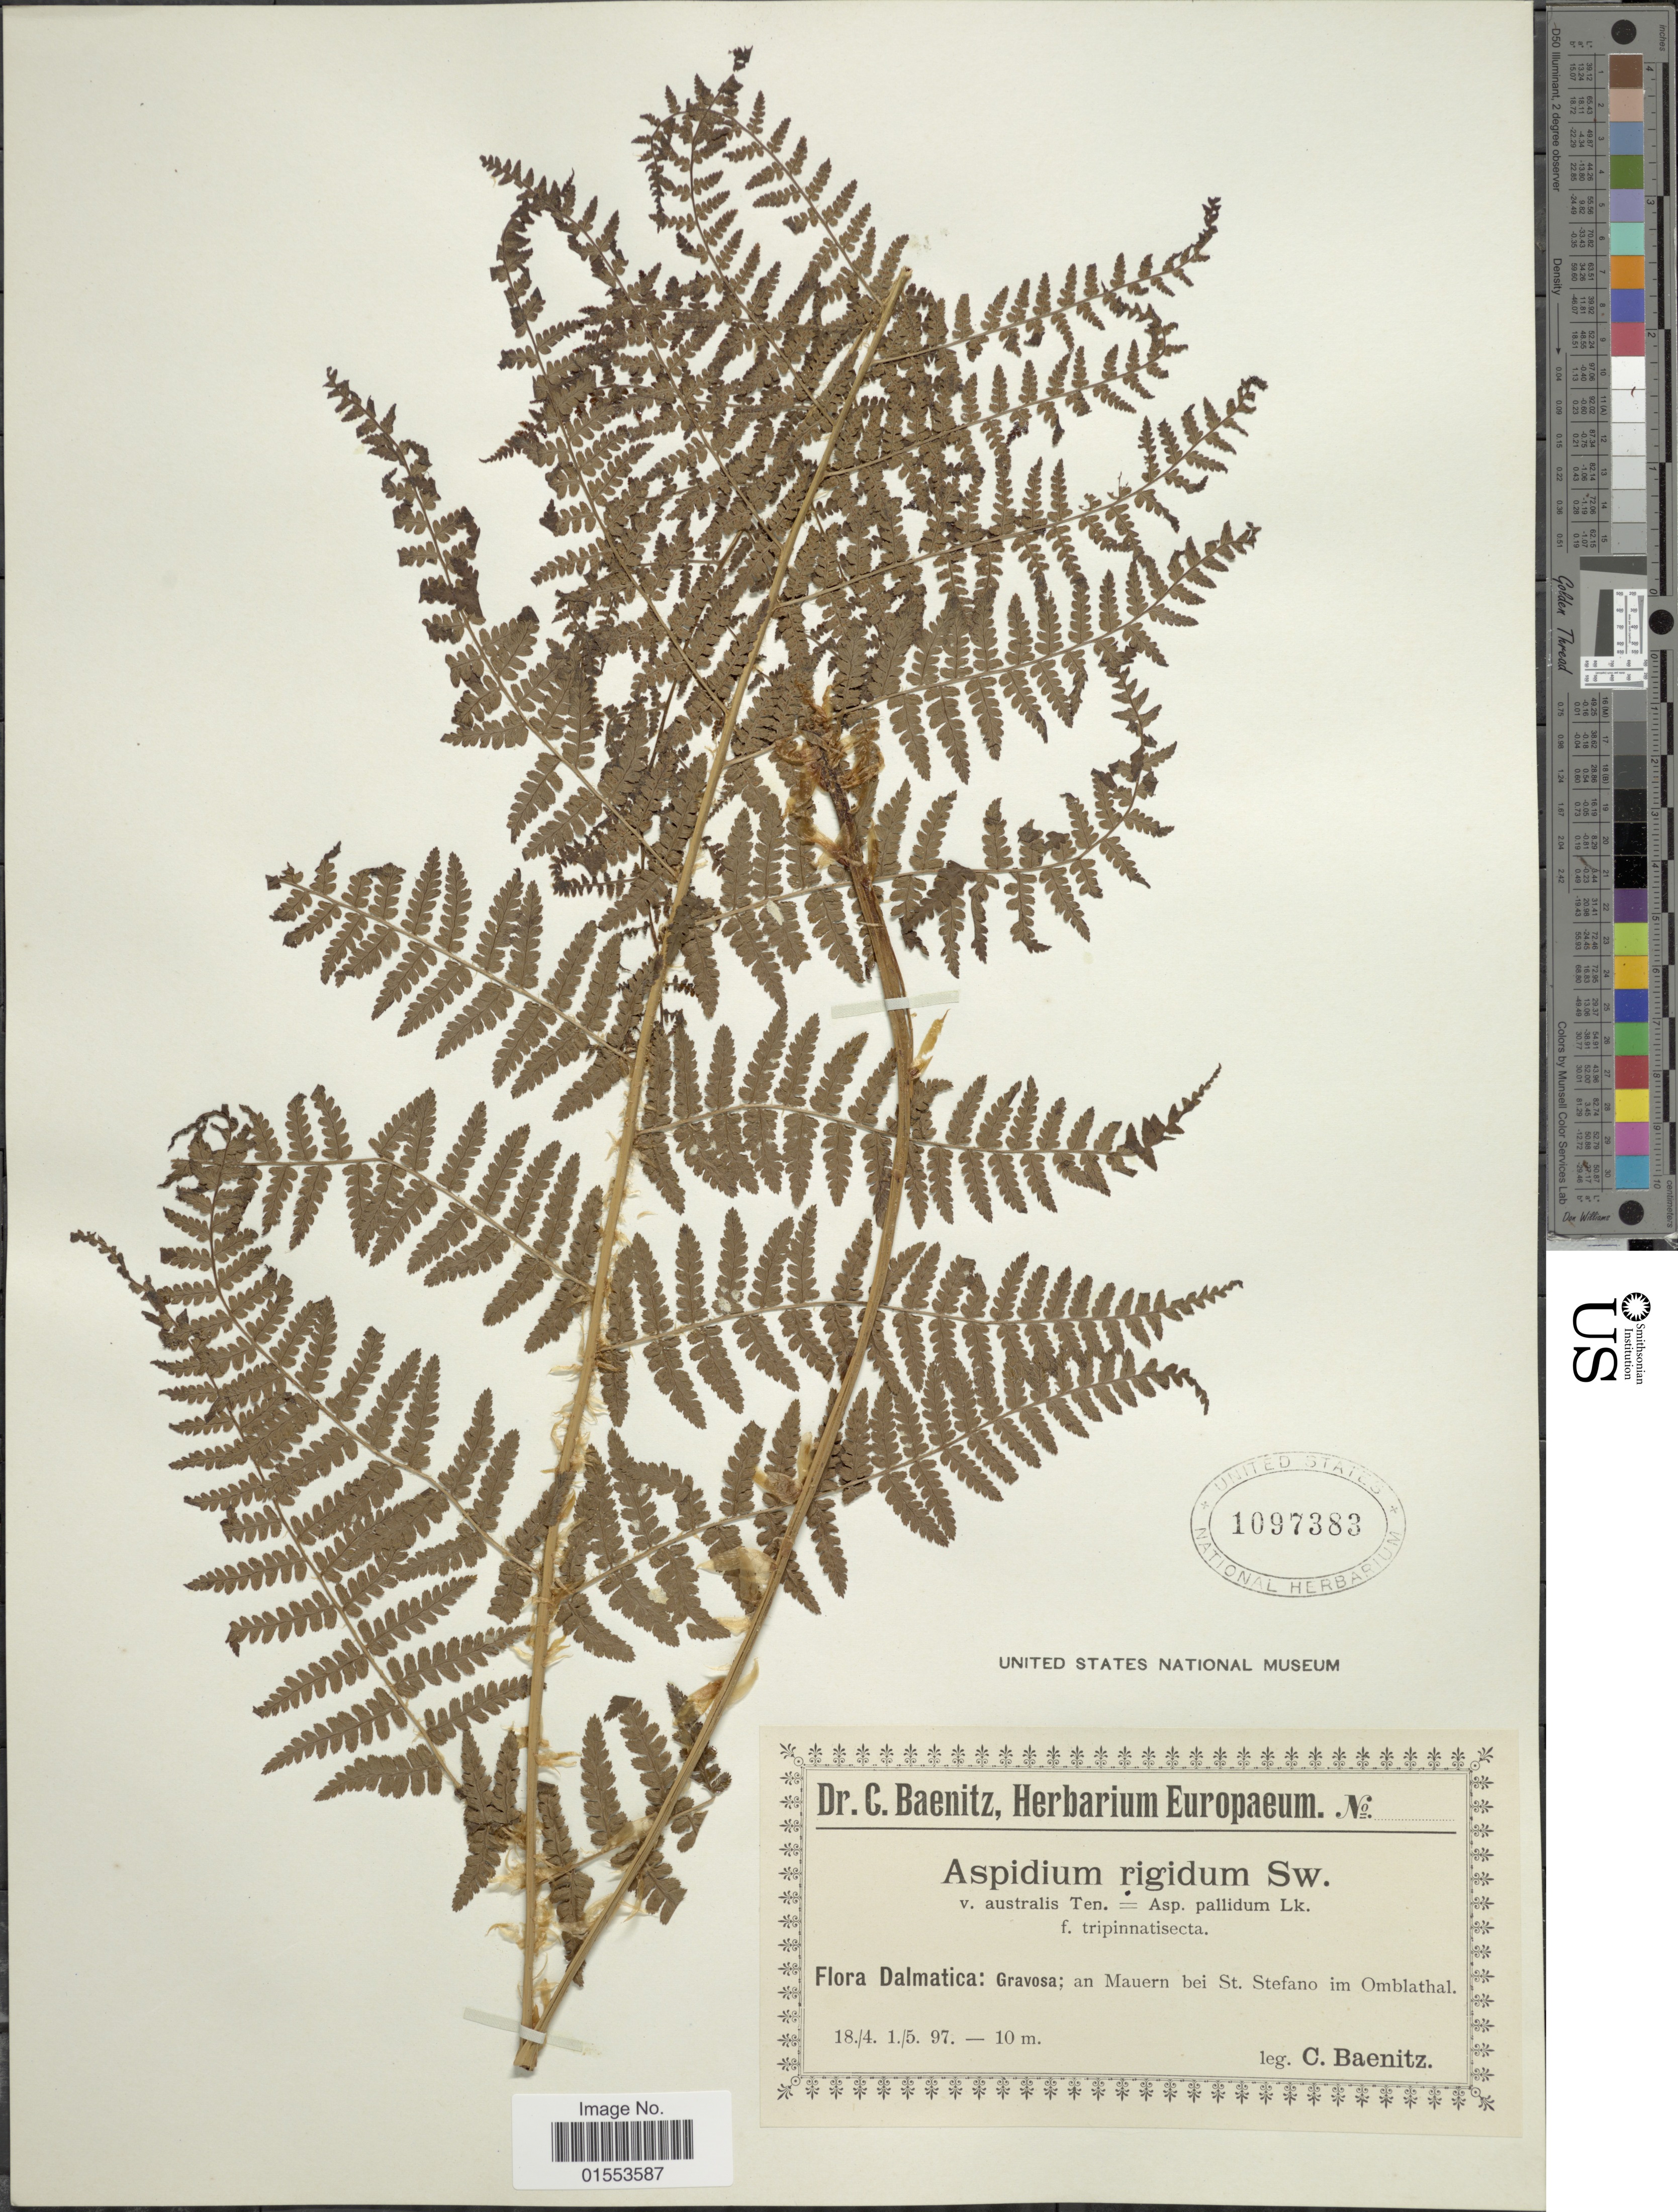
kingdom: Plantae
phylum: Tracheophyta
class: Polypodiopsida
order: Polypodiales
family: Dryopteridaceae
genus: Dryopteris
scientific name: Dryopteris rigida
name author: Underw.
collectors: C. G. Baenitz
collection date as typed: Transcribed d/m/y: 18/4/97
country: Croatia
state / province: Split-Dalmatia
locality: Dalmatica: Gravosa; an Mauern bei St. Stefano im Omblathal.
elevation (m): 10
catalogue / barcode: US 1097383